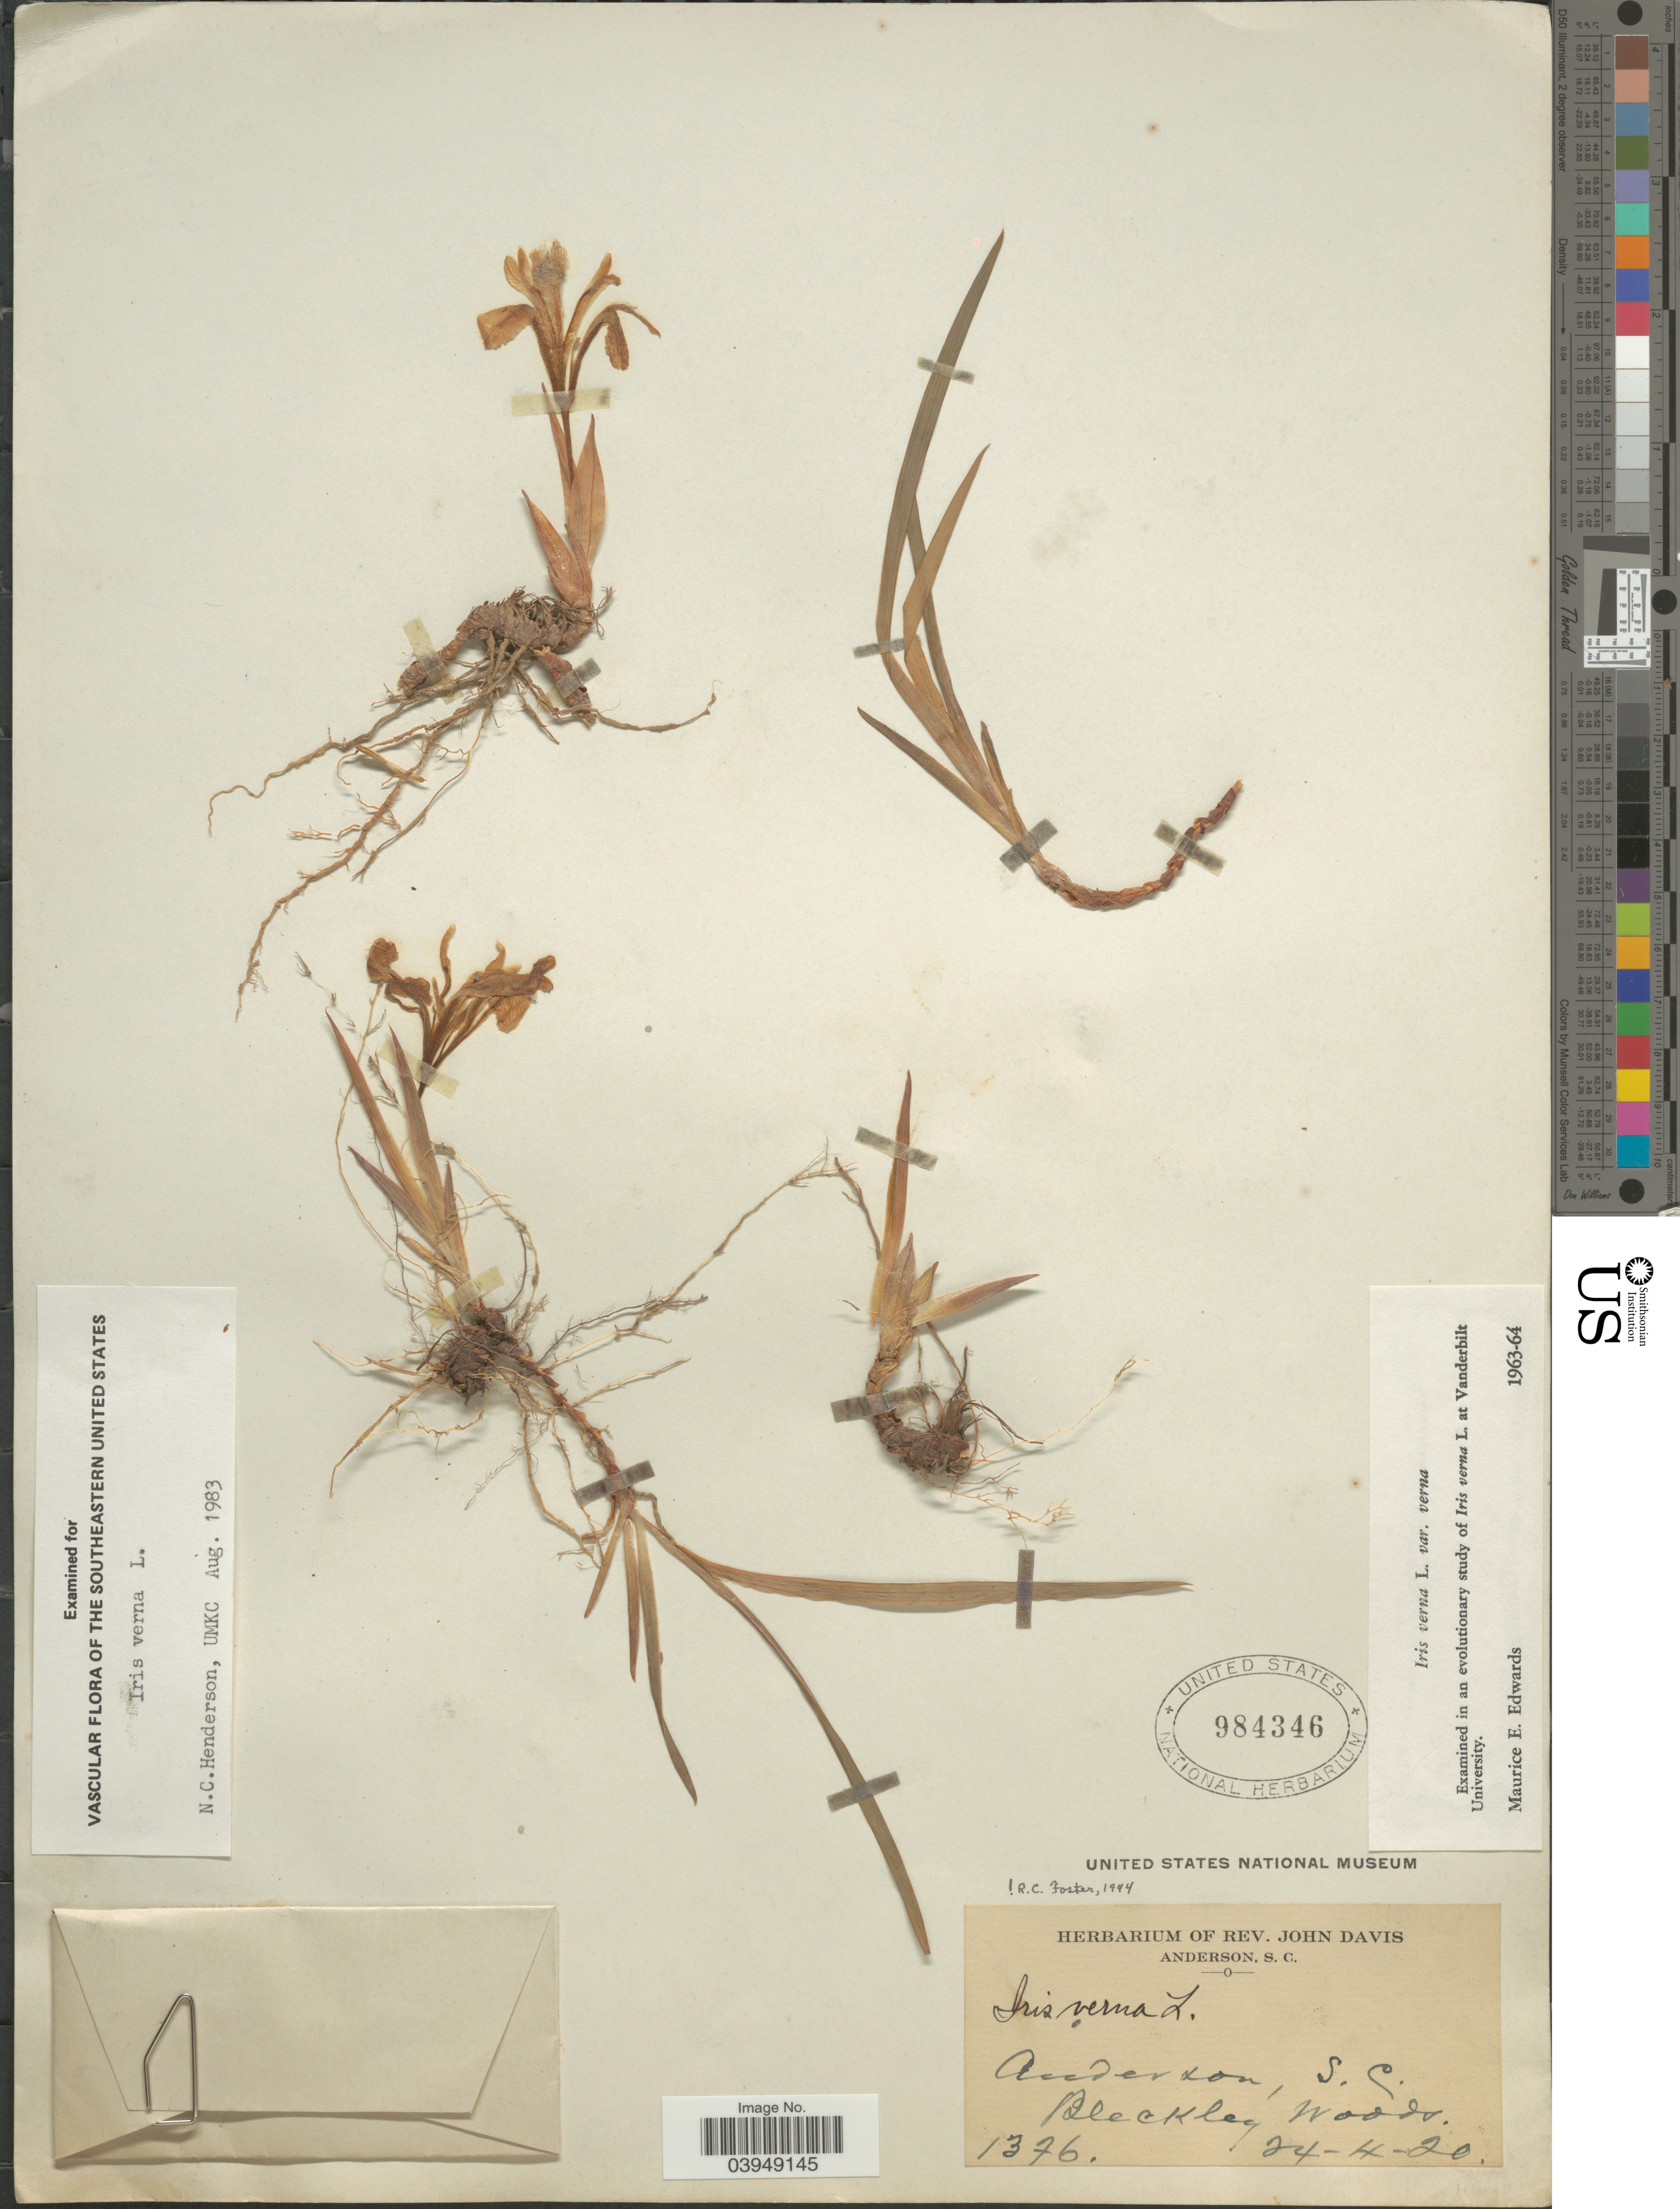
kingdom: Plantae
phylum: Tracheophyta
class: Liliopsida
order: Asparagales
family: Iridaceae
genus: Iris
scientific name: Iris verna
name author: L.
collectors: ex herb. Rev. John Davis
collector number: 1376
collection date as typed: Transcribed d/m/y: 24/4/20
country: United States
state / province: South Carolina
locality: Anderson. Bleckley woods.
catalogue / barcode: US 984346